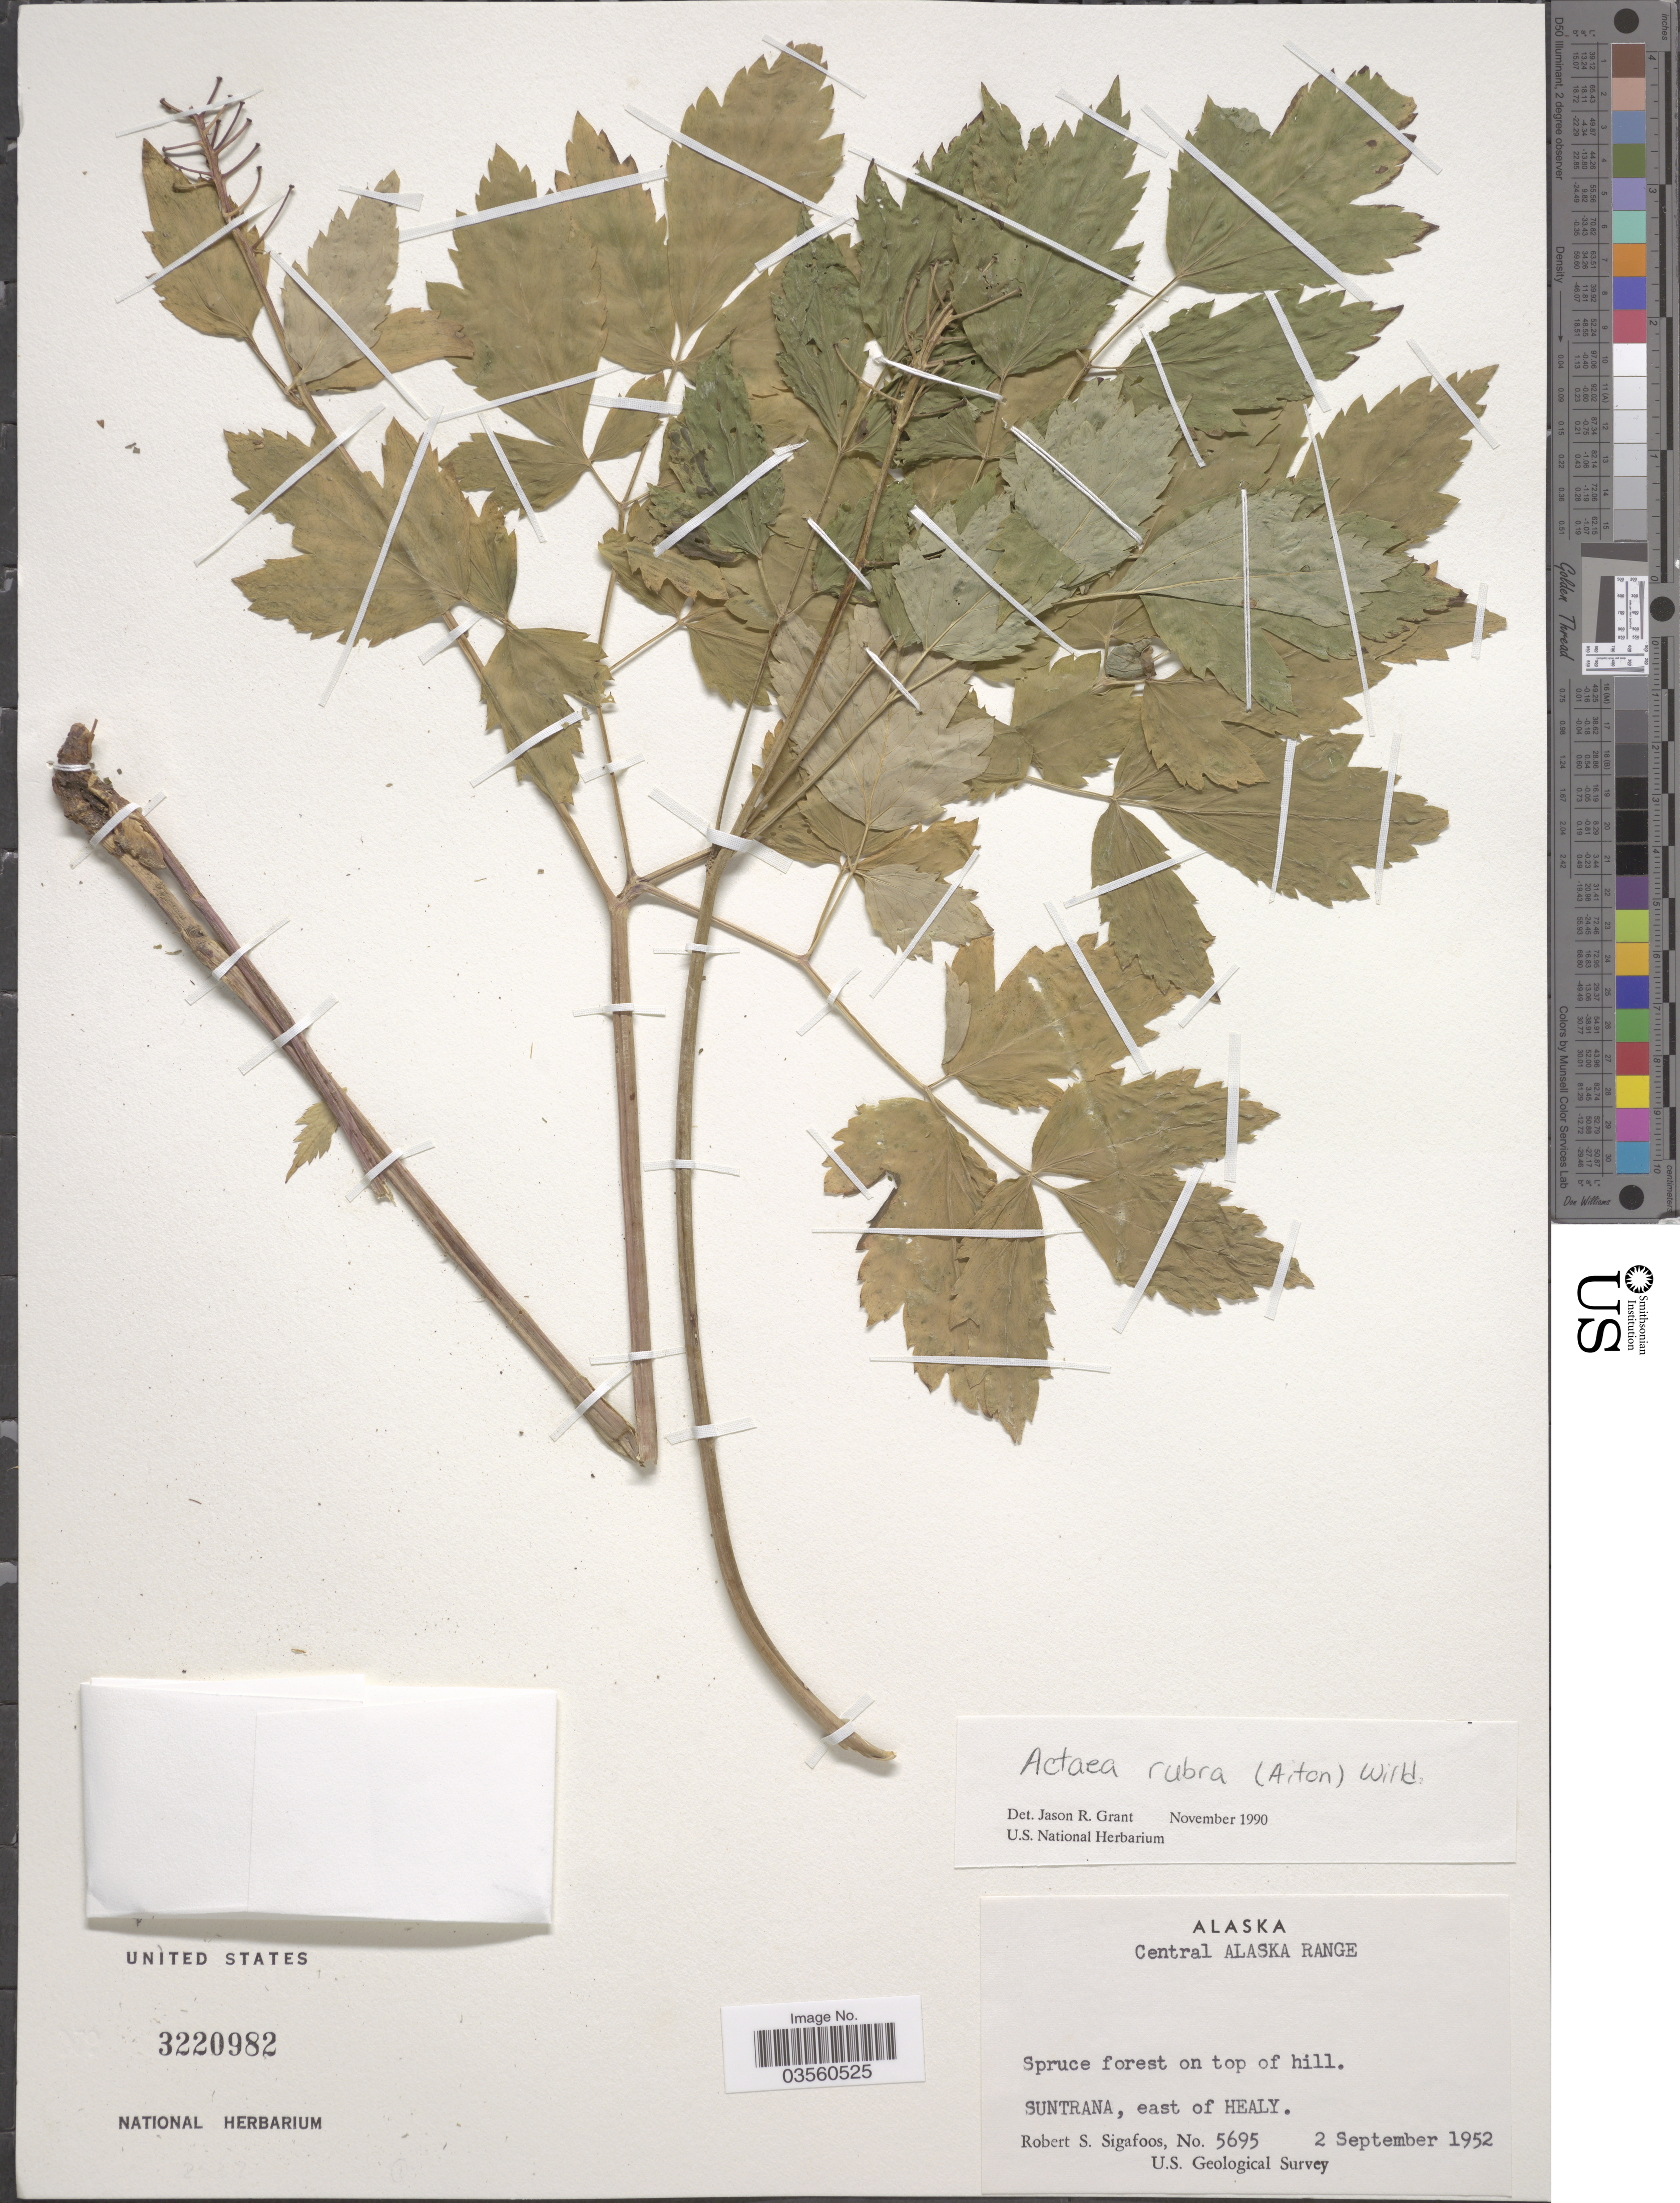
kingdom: Plantae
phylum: Tracheophyta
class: Magnoliopsida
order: Ranunculales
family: Ranunculaceae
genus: Actaea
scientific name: Actaea rubra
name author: (Aiton) Willd.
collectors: R. Sigafoos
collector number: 5695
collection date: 1952-09-02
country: United States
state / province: Alaska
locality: Central Alaska Range. Suntrana, east of Healy.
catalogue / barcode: US 3220982